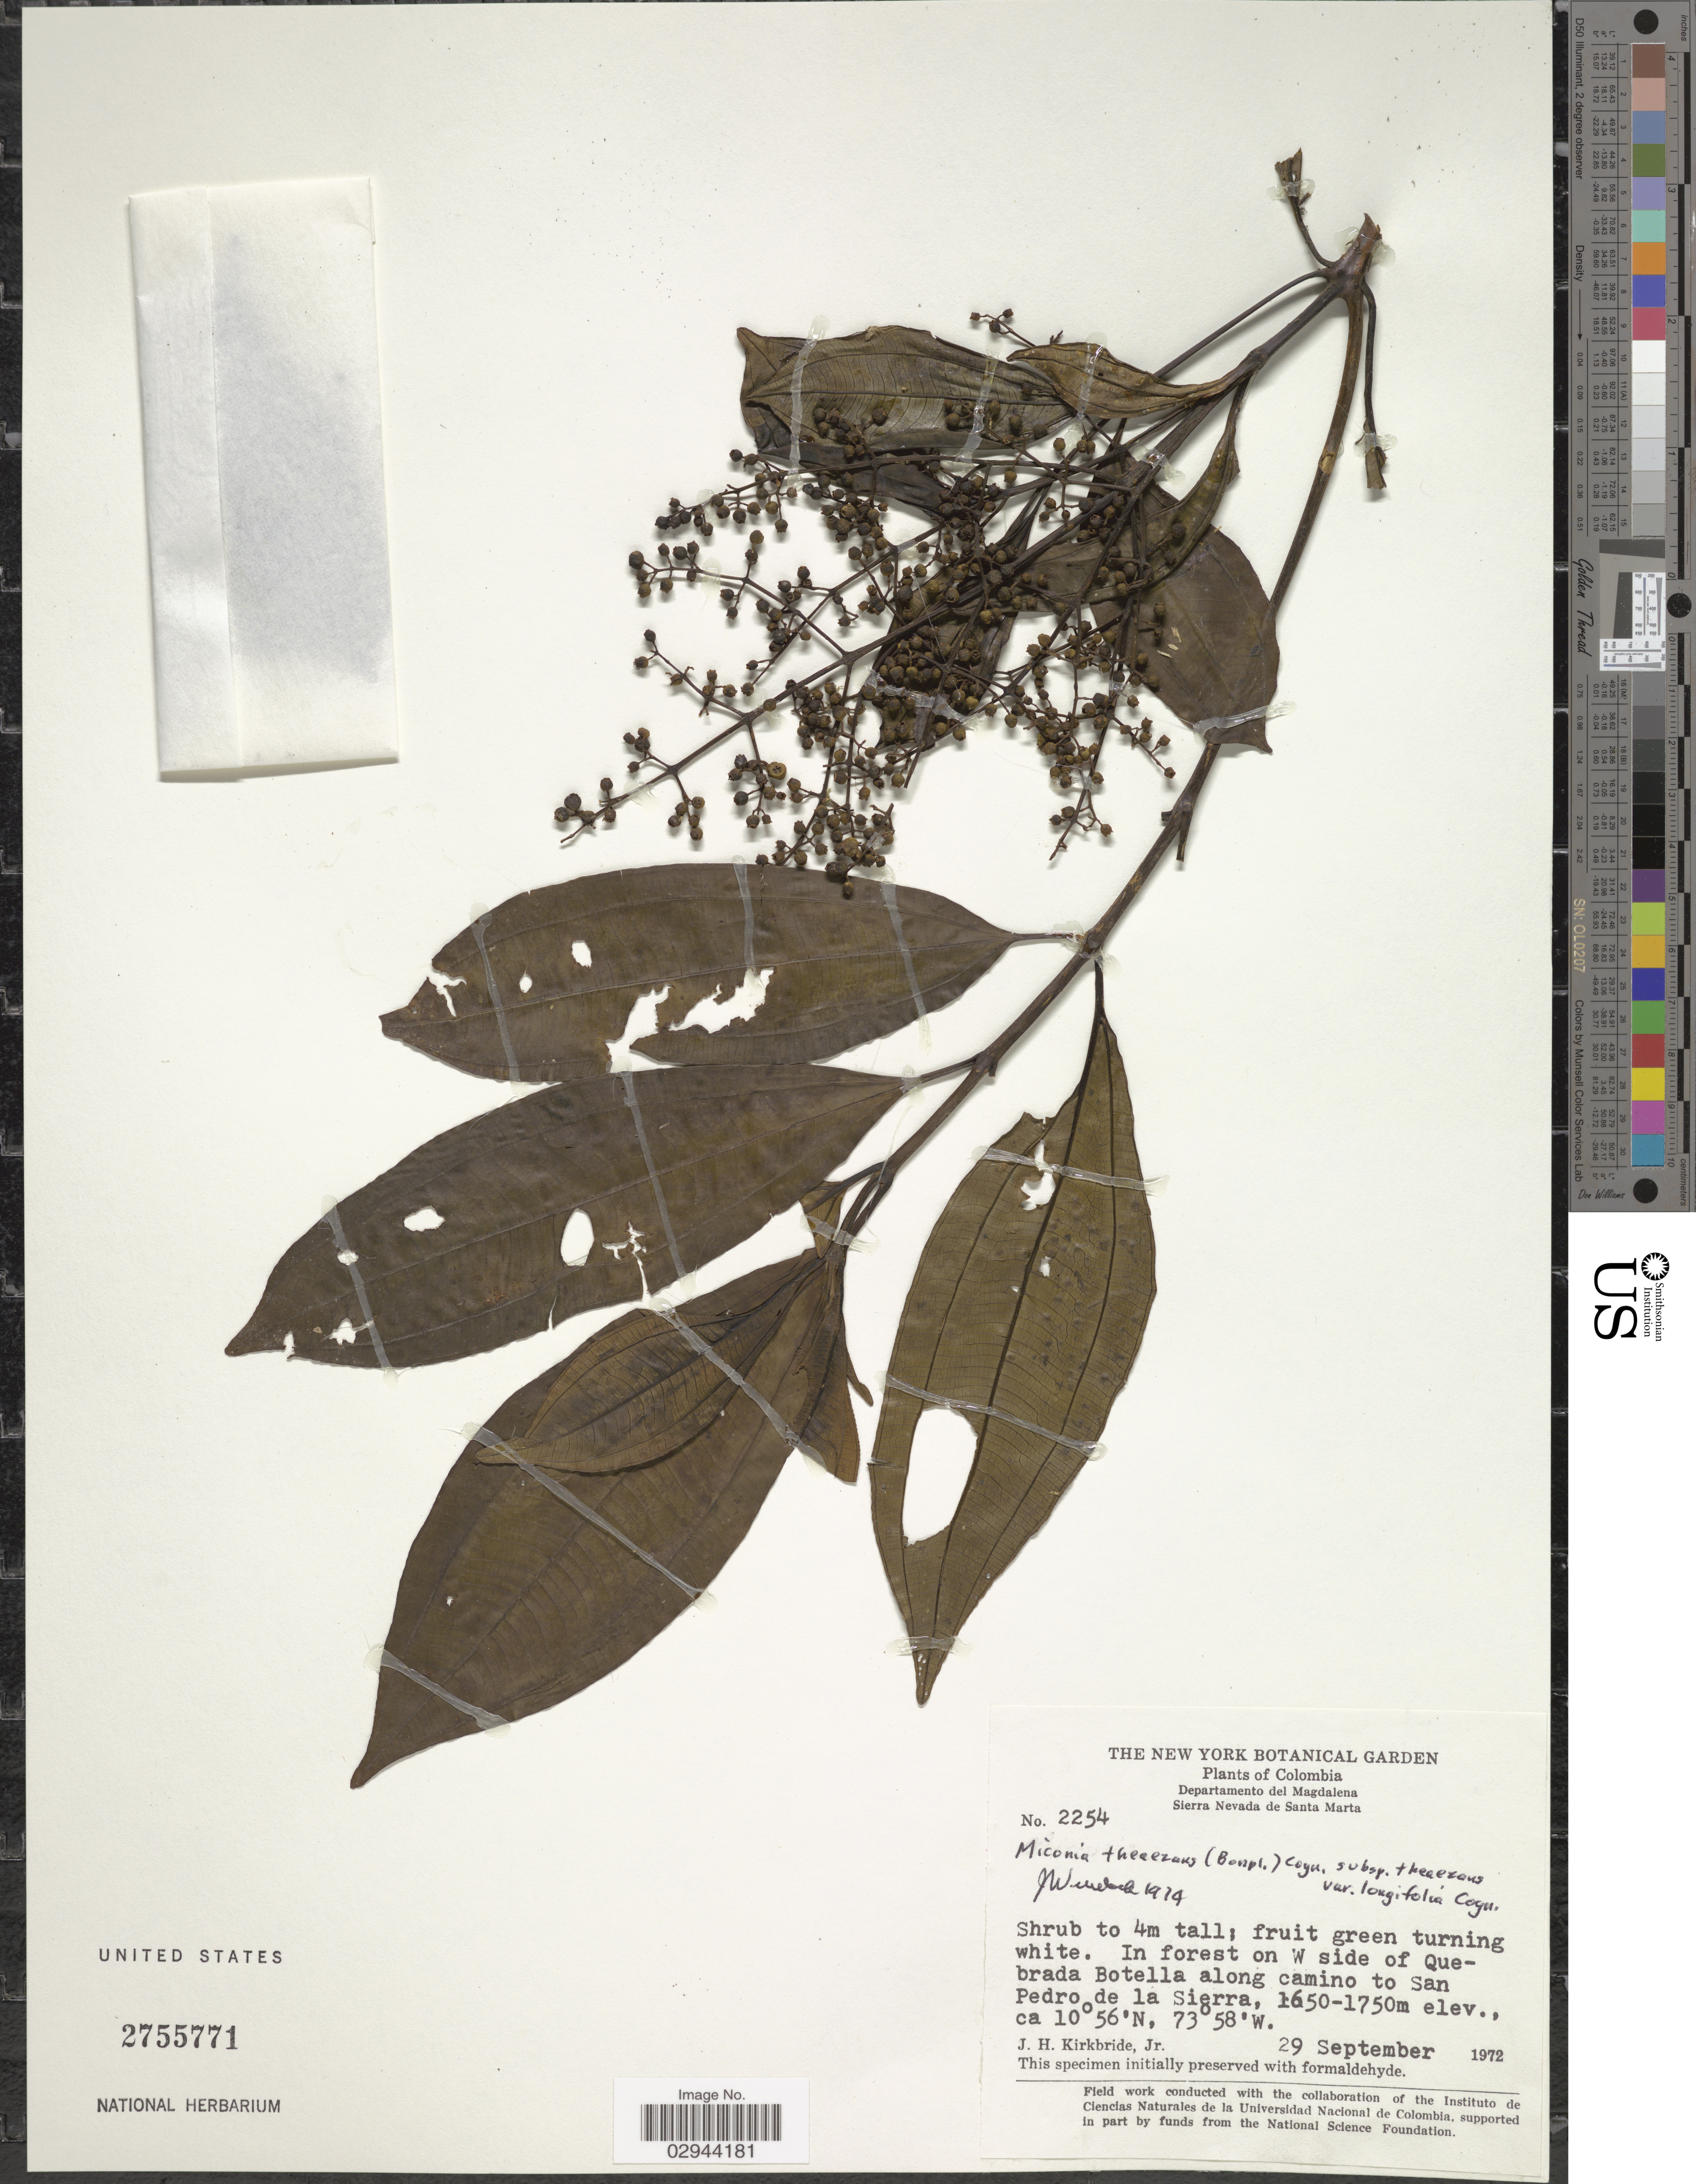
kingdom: Plantae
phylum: Tracheophyta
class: Magnoliopsida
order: Myrtales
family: Melastomataceae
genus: Miconia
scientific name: Miconia theizans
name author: (Bonpl.) Cogn.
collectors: J. H. Kirkbride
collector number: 2254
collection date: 1972-09-29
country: Colombia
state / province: Magdalena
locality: Departamento del Magdalena, Sierra Nevada de Santa Marta, In forest on W side of Quebrada Botella along camino to San Pedro de la Sierra.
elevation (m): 1650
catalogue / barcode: US 2755771